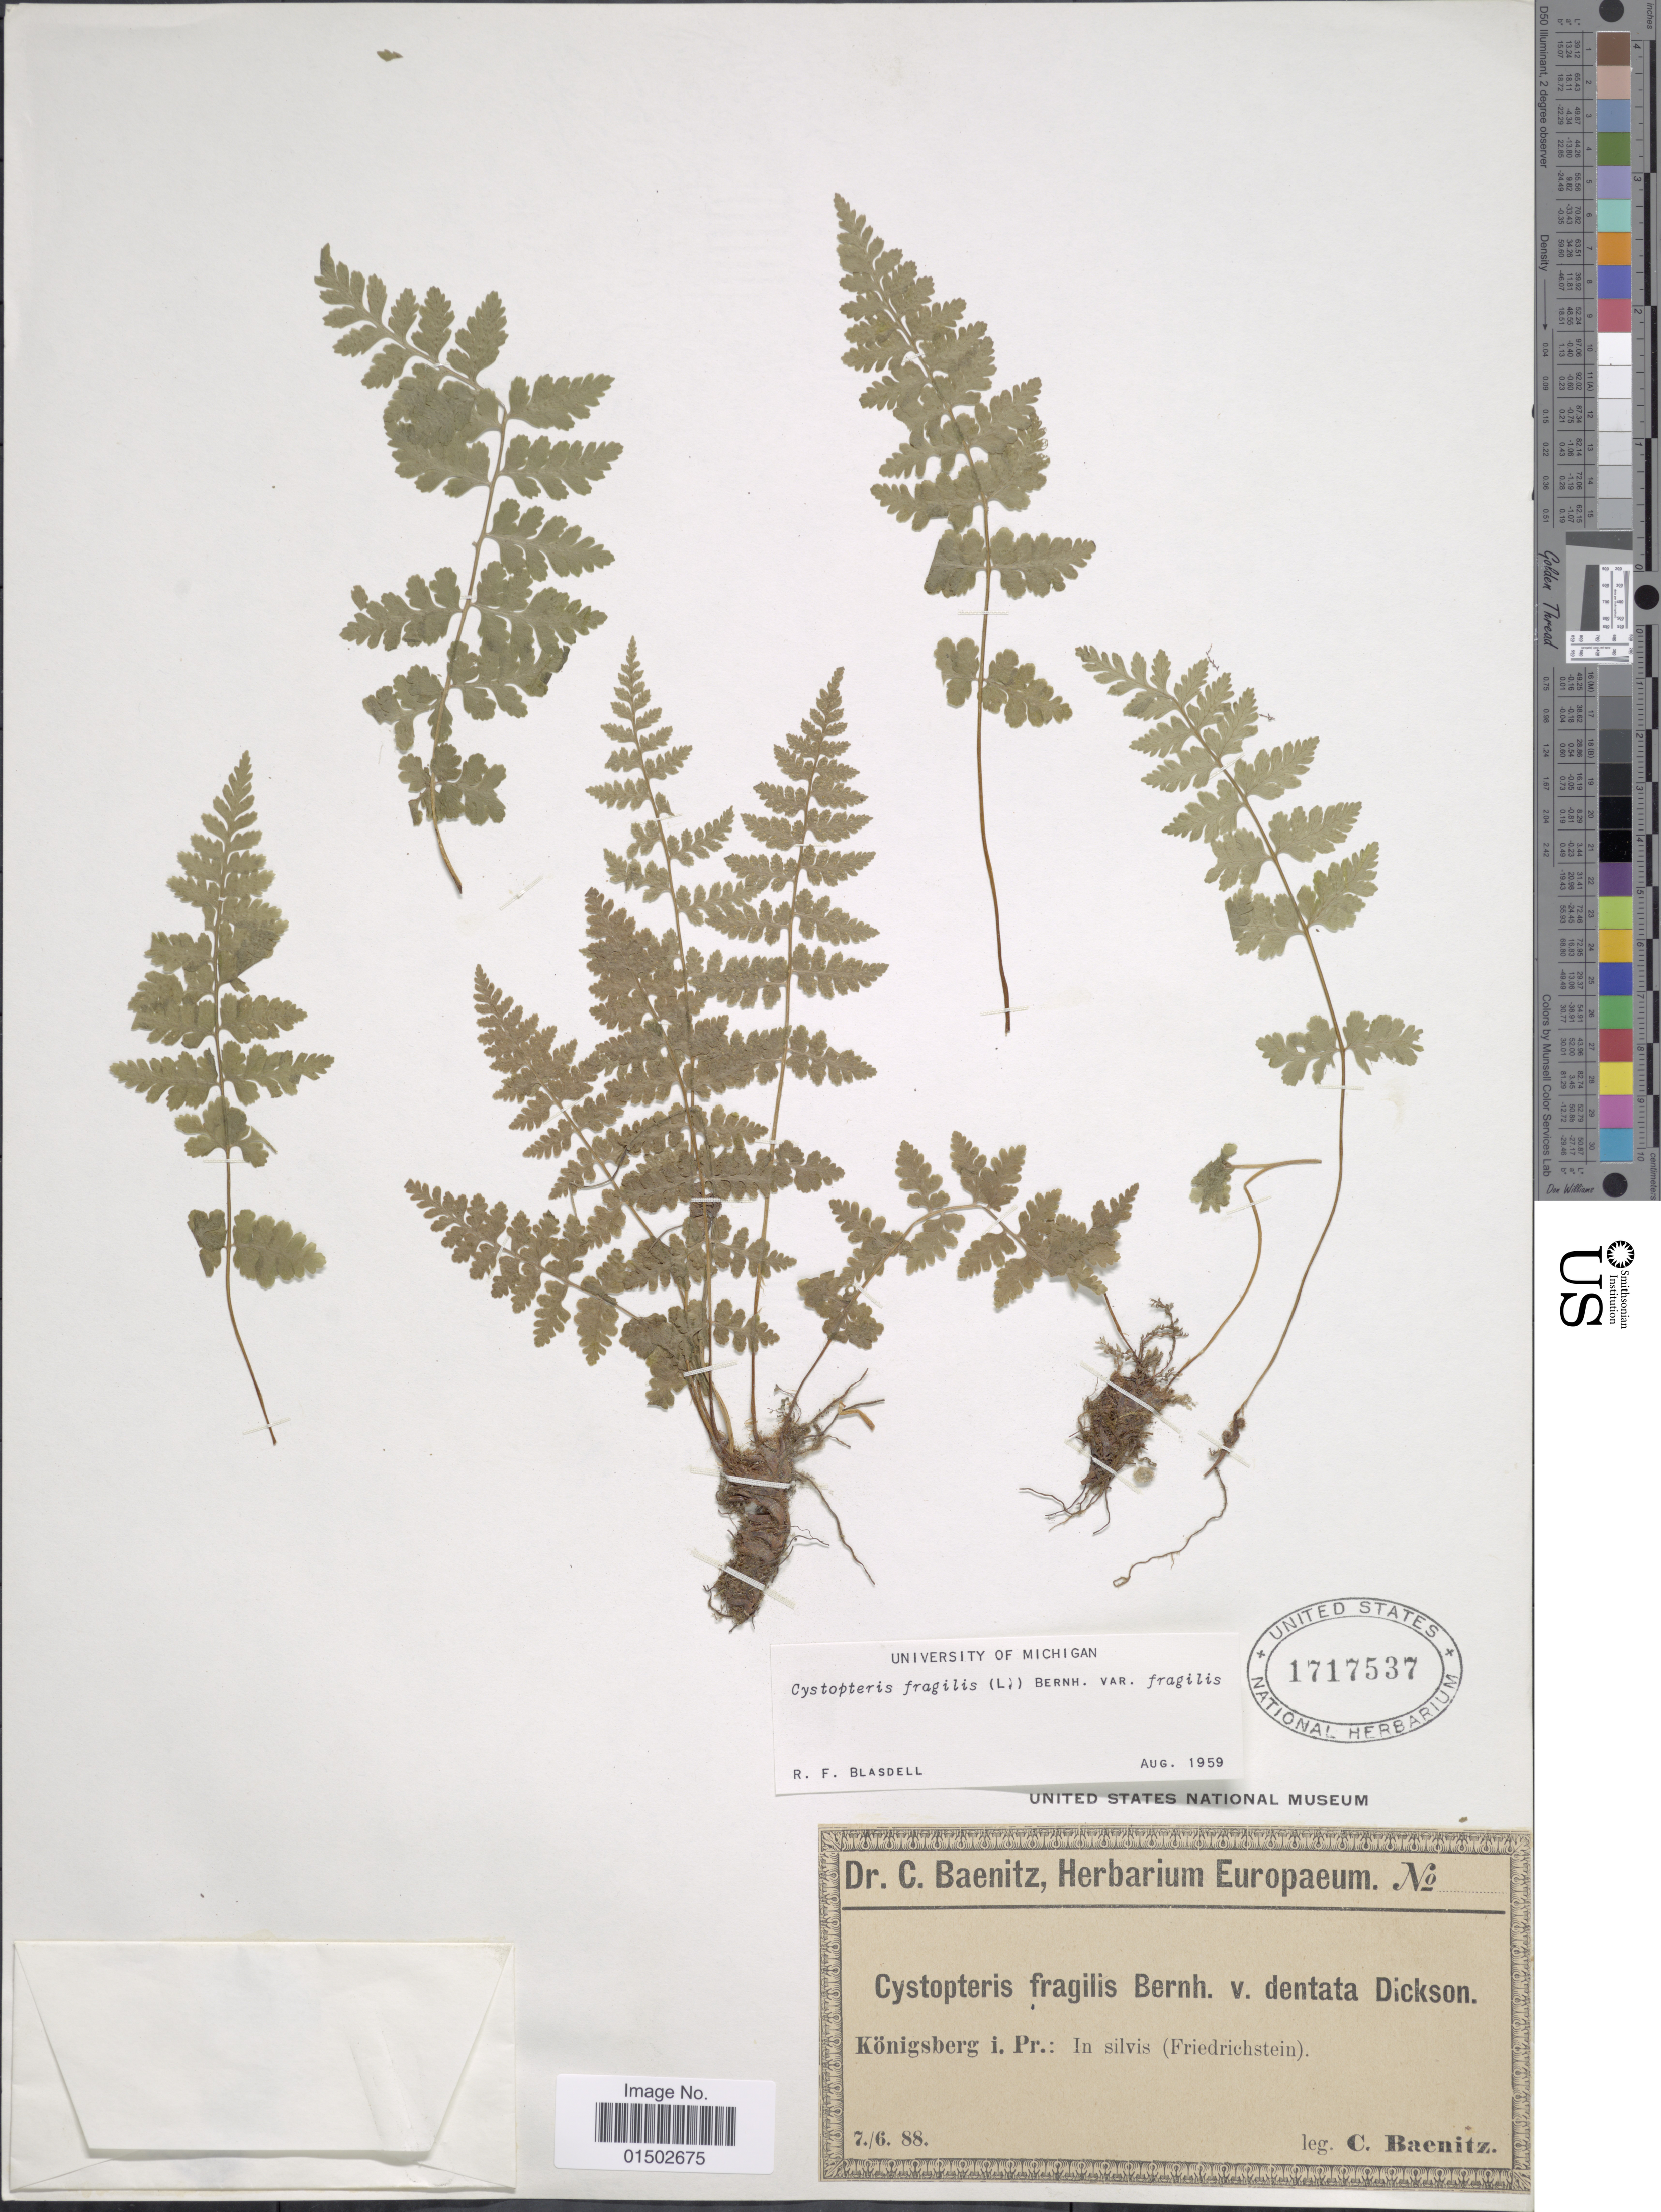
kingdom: Plantae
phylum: Tracheophyta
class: Polypodiopsida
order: Polypodiales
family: Cystopteridaceae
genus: Cystopteris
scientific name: Cystopteris fragilis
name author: (L.) Bernh.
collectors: C. G. Baenitz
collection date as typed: Transcribed d/m/y: 7/6/88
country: Germany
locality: Konigsberg i. Pr.:In silvis (Friedrichstein)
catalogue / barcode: US 1717537